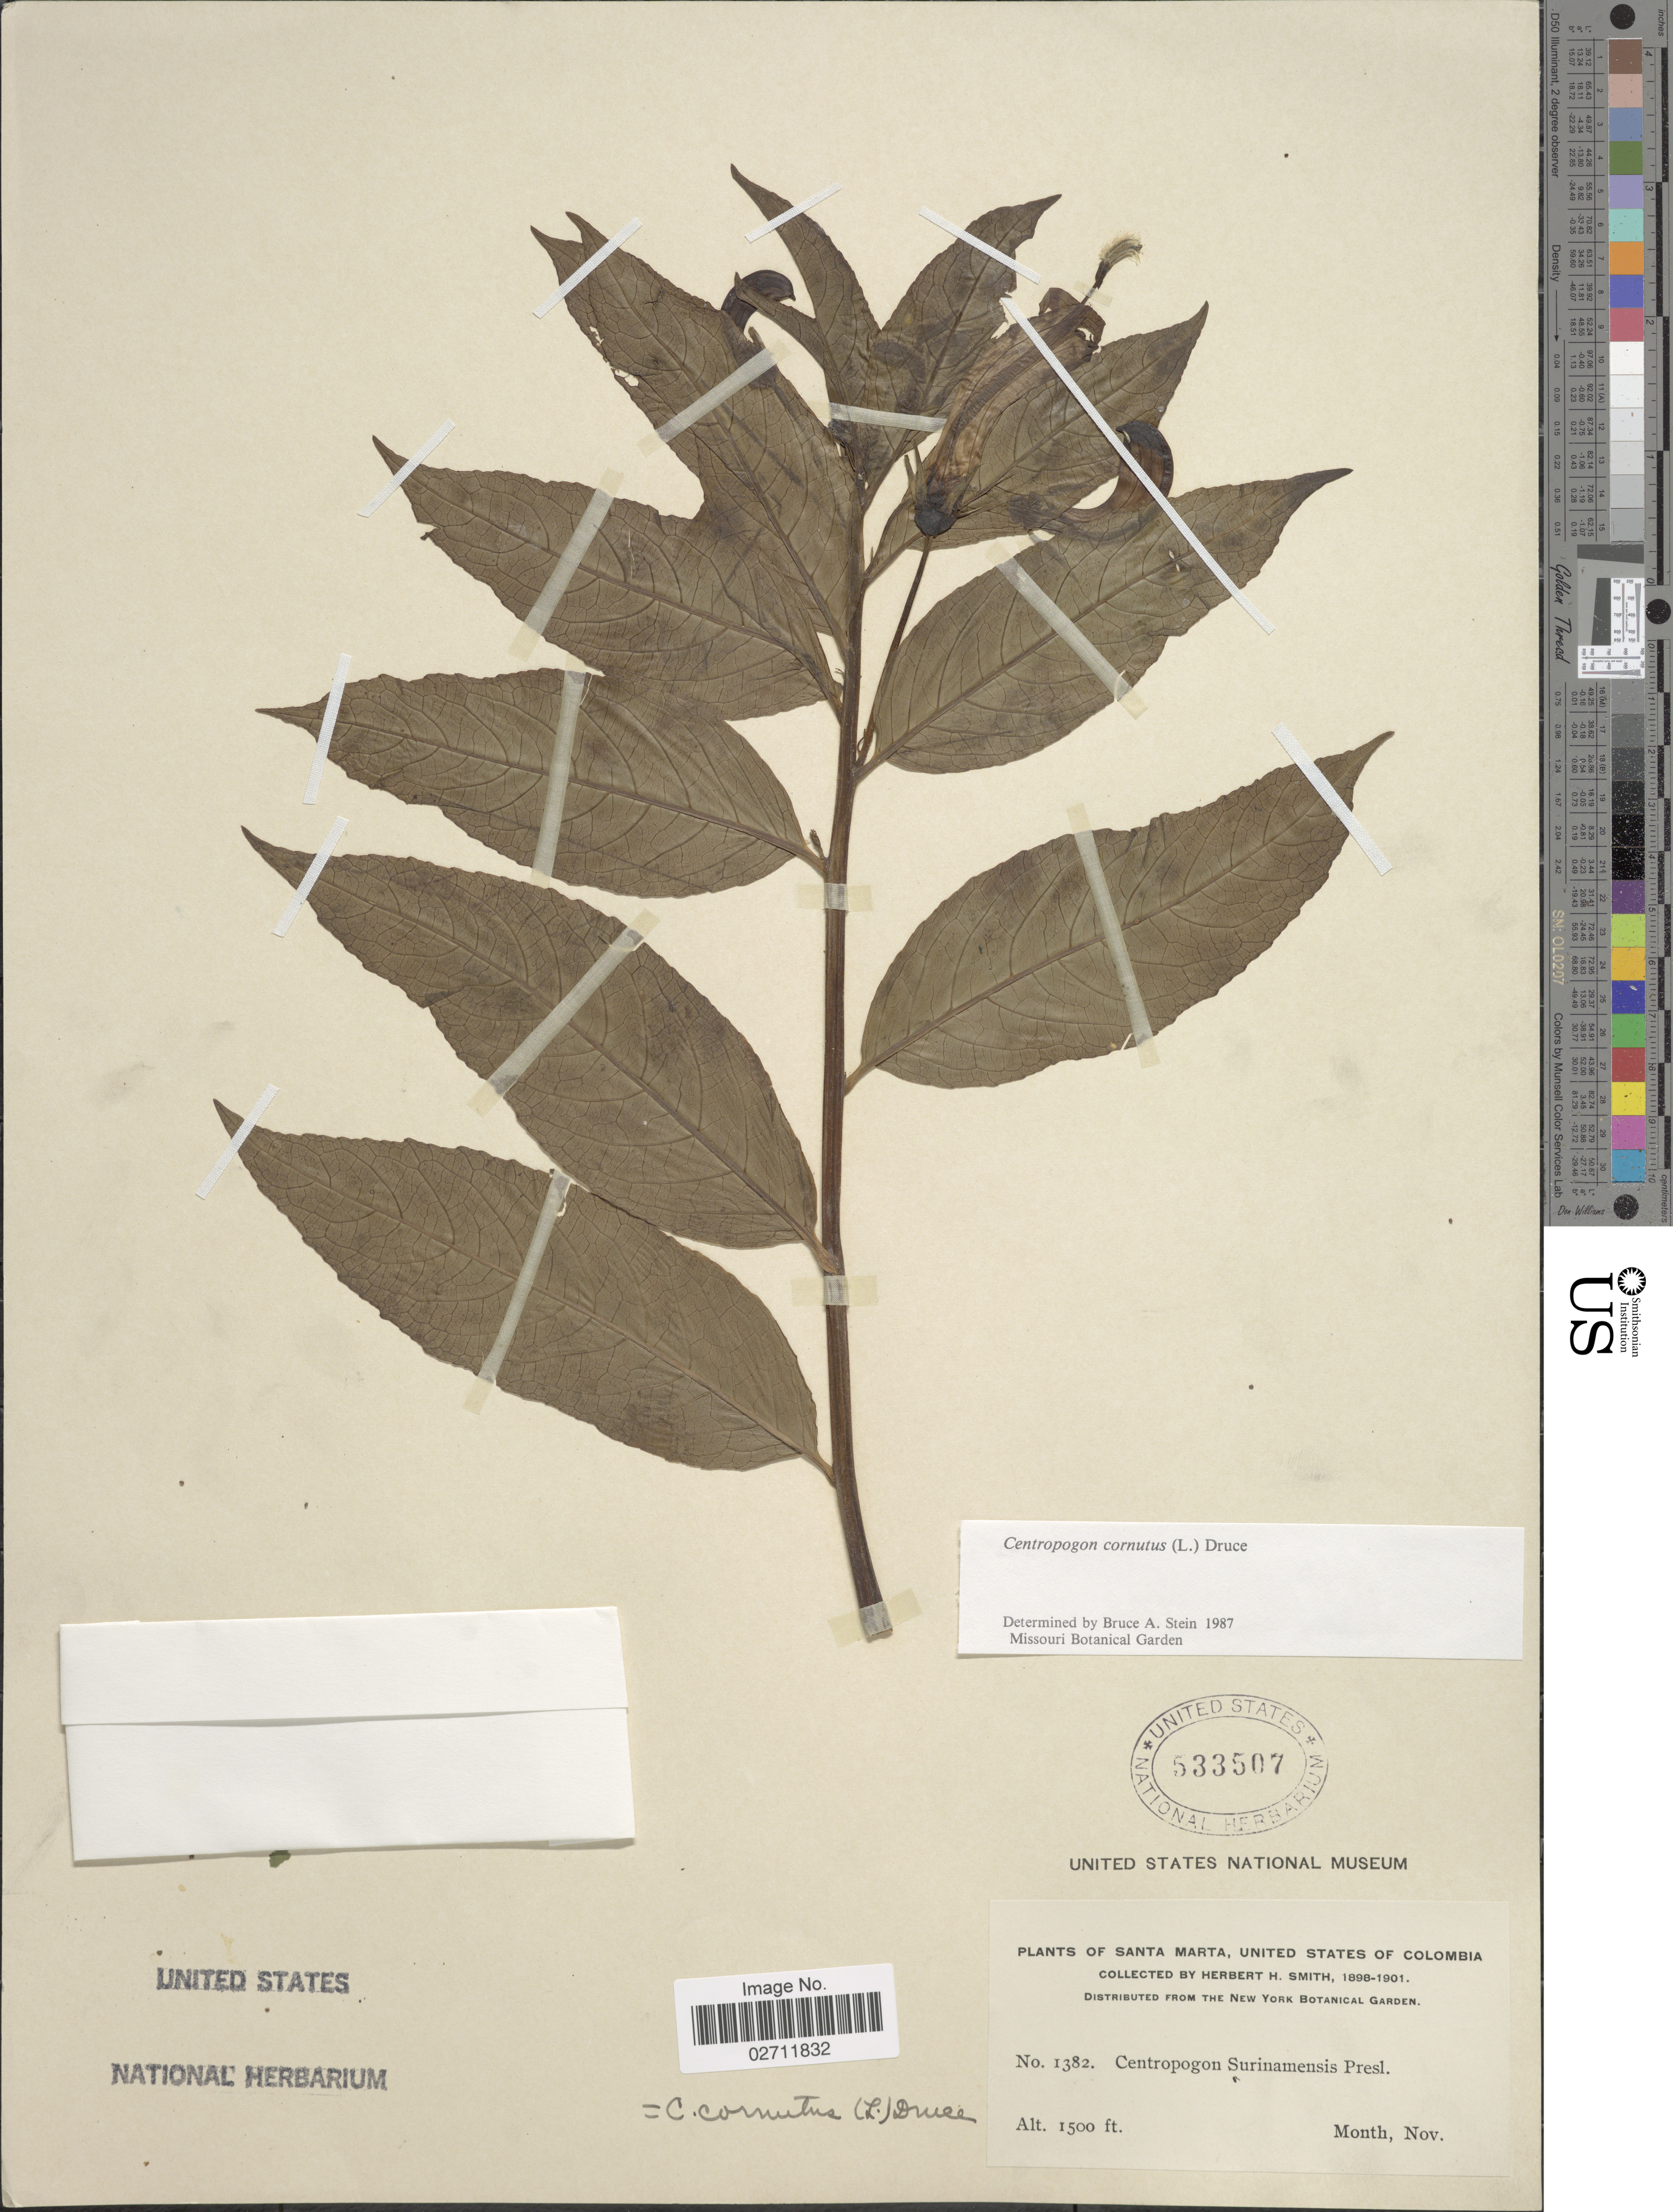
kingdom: Plantae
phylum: Tracheophyta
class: Magnoliopsida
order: Asterales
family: Campanulaceae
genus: Centropogon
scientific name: Centropogon cornutus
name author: (L.) Druce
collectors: Herbert H. Smith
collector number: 1382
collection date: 1898-11/1901-11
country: Colombia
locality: Santa Marta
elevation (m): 457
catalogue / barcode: US 533507